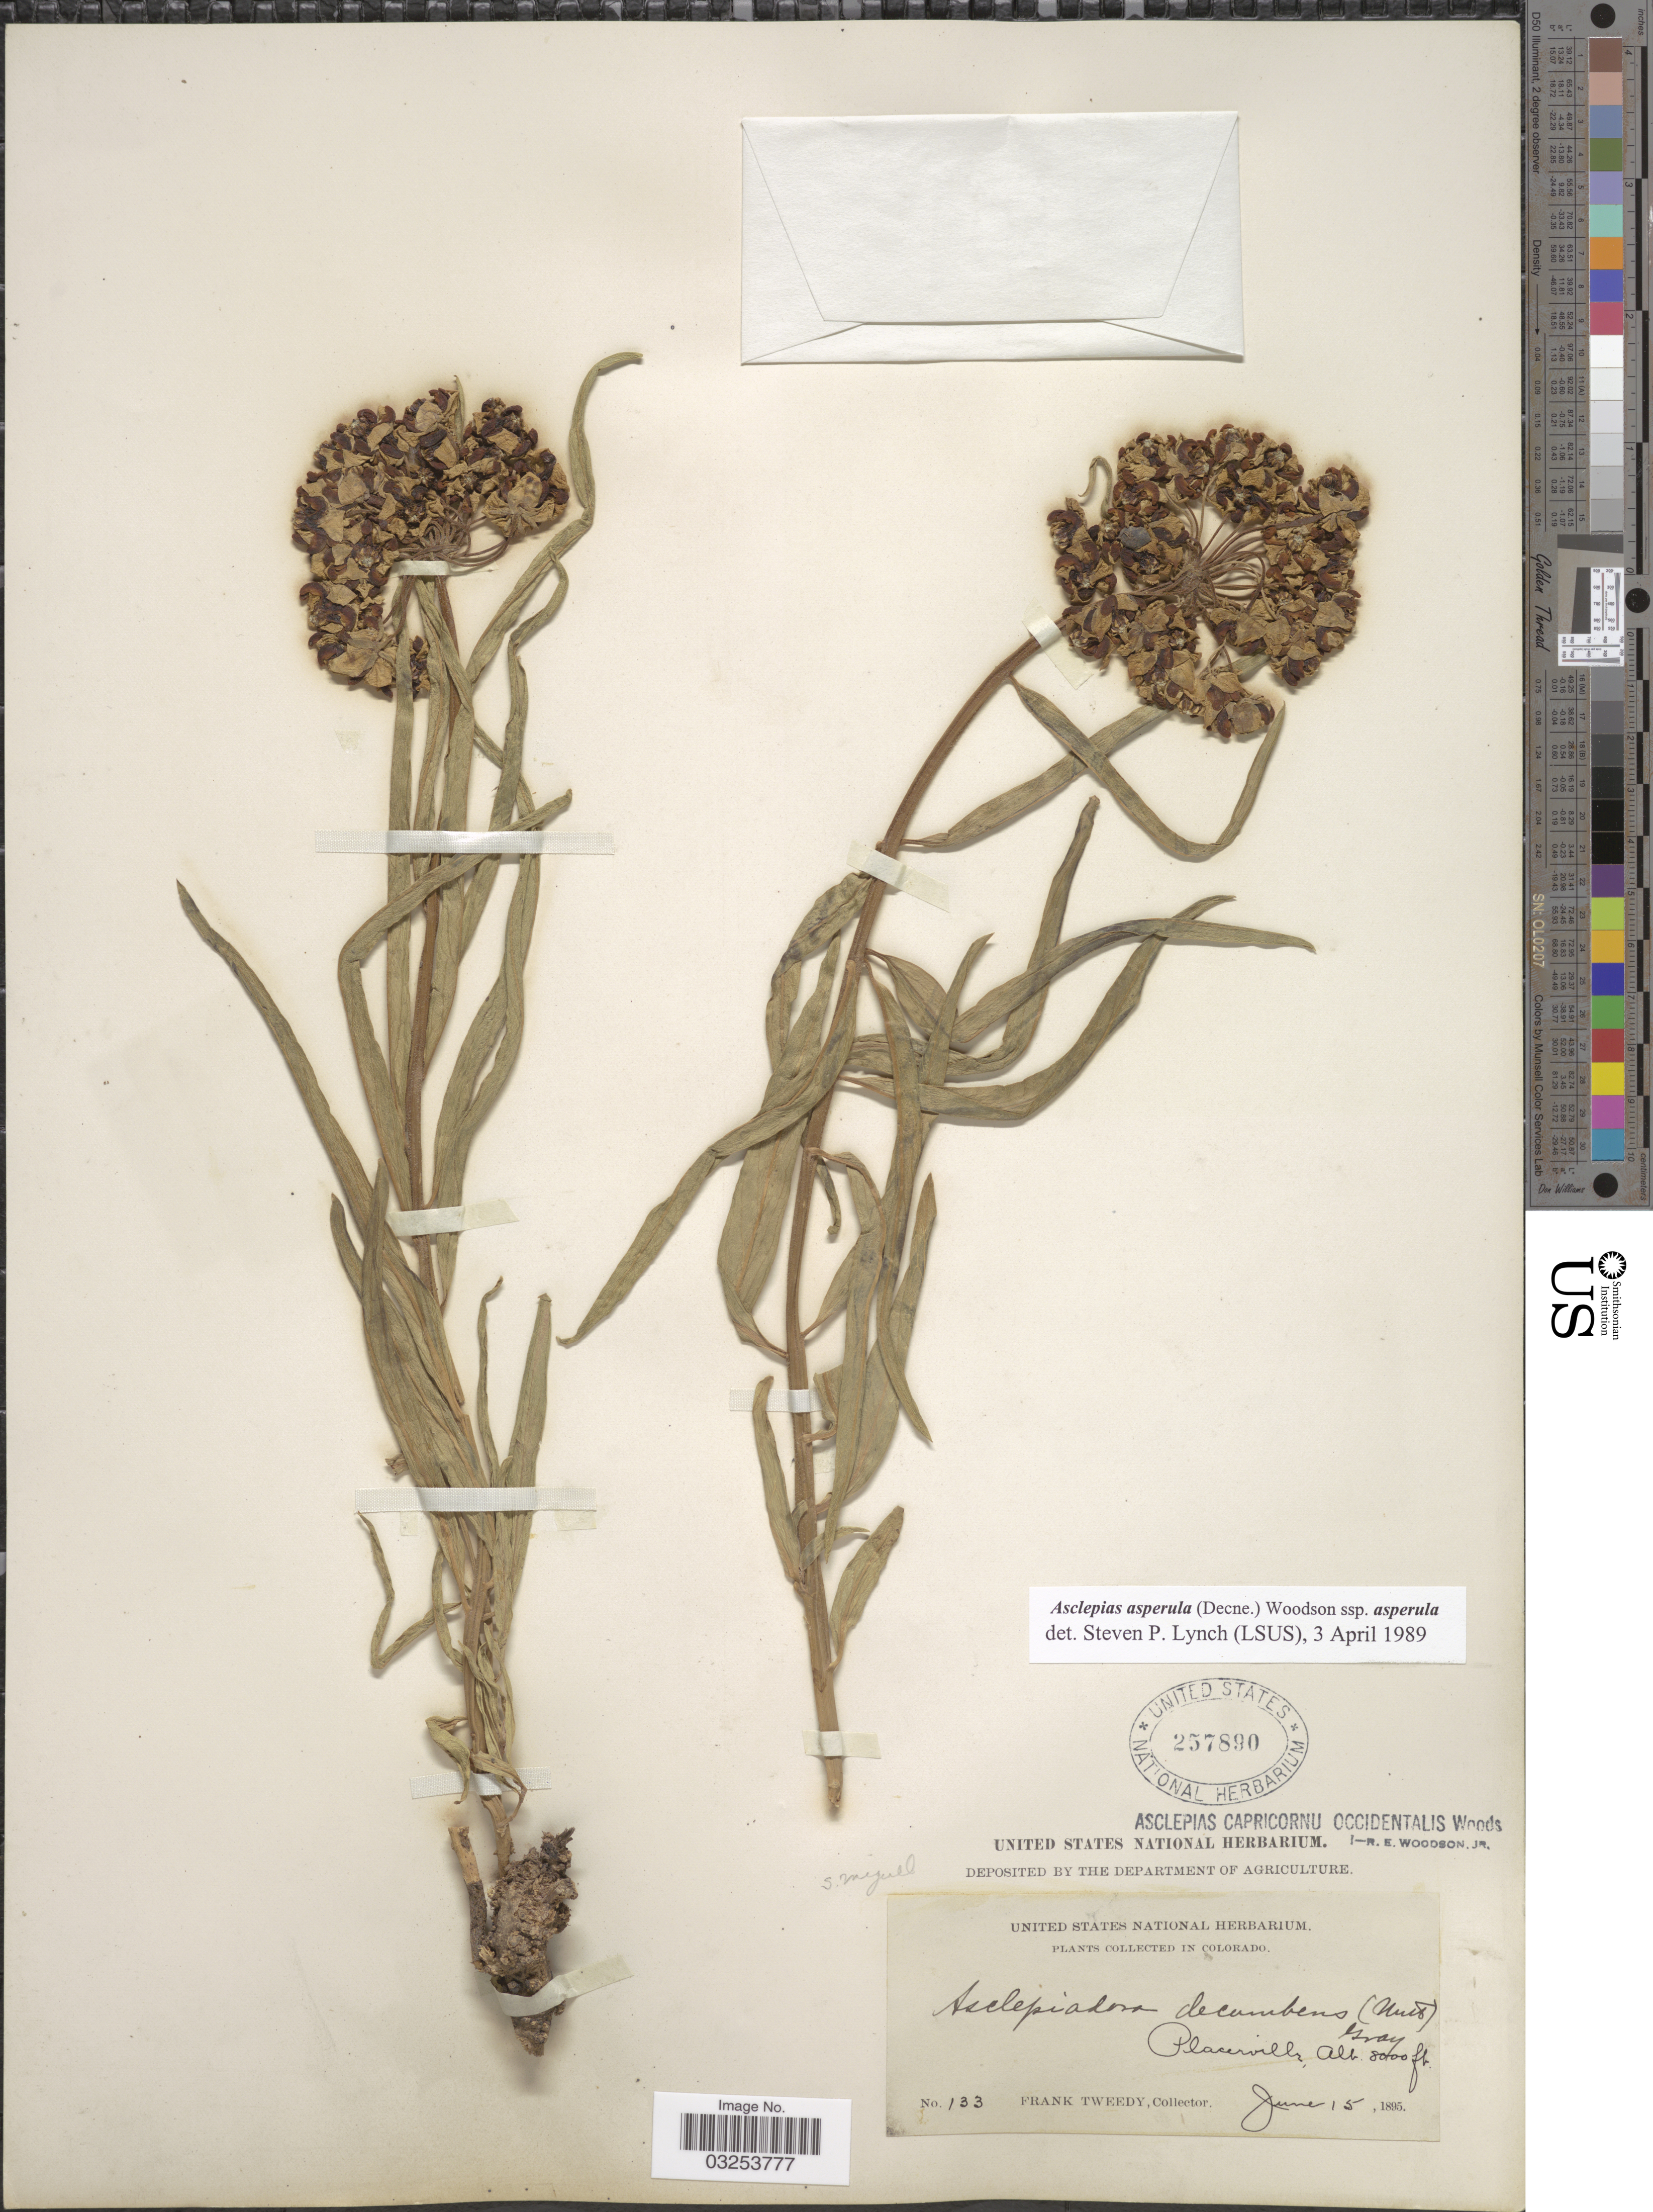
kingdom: Plantae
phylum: Tracheophyta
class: Magnoliopsida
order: Gentianales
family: Apocynaceae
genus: Asclepias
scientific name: Asclepias asperula subsp. asperula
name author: (Decne.) Woodson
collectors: F. Tweedy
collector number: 133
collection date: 1895-06-15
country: United States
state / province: Colorado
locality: Placerville.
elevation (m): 2438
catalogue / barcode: US 257890